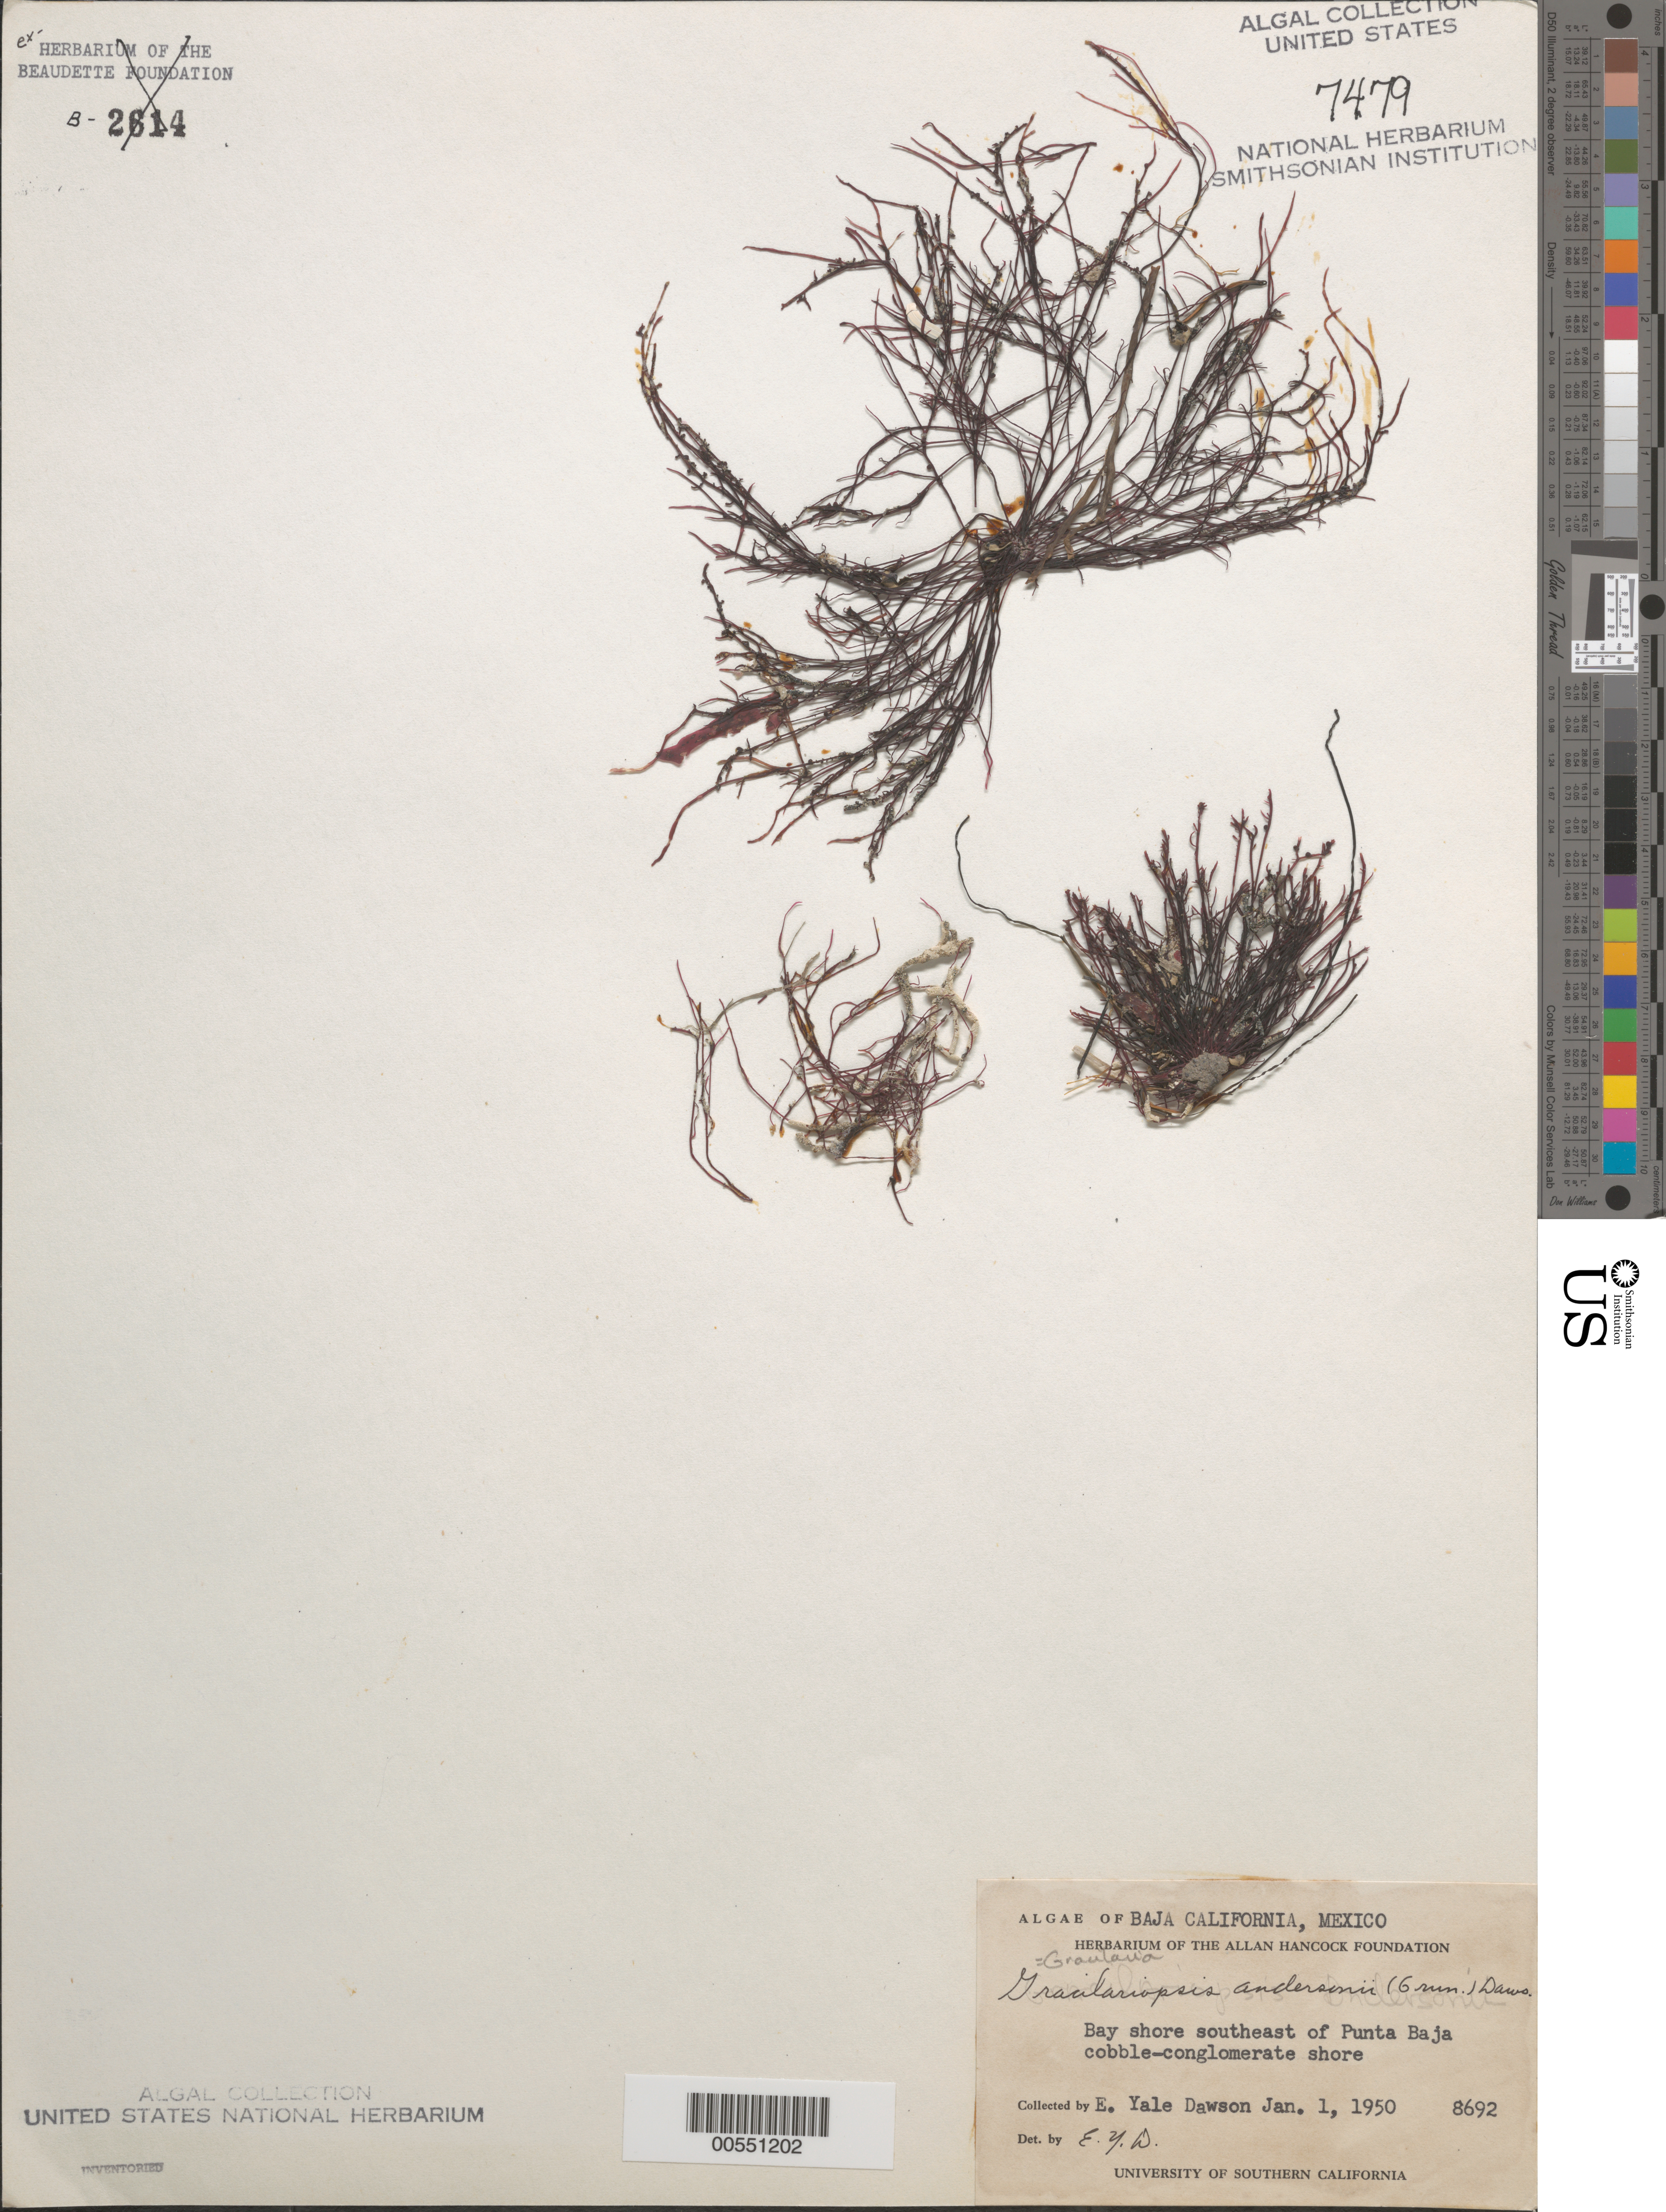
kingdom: Plantae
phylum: Rhodophyta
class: Florideophyceae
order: Gracilariales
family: Gracilariaceae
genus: Gracilariopsis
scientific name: Gracilariopsis andersonii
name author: (Grunow) E.Y. Dawson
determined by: Algae name updating Project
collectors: E. Y. Dawson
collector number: EYD 8692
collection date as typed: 01 Jan 1950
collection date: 1950-01-01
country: Mexico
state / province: Baja California Norte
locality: Southeast of Punta Baja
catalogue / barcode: US 7479